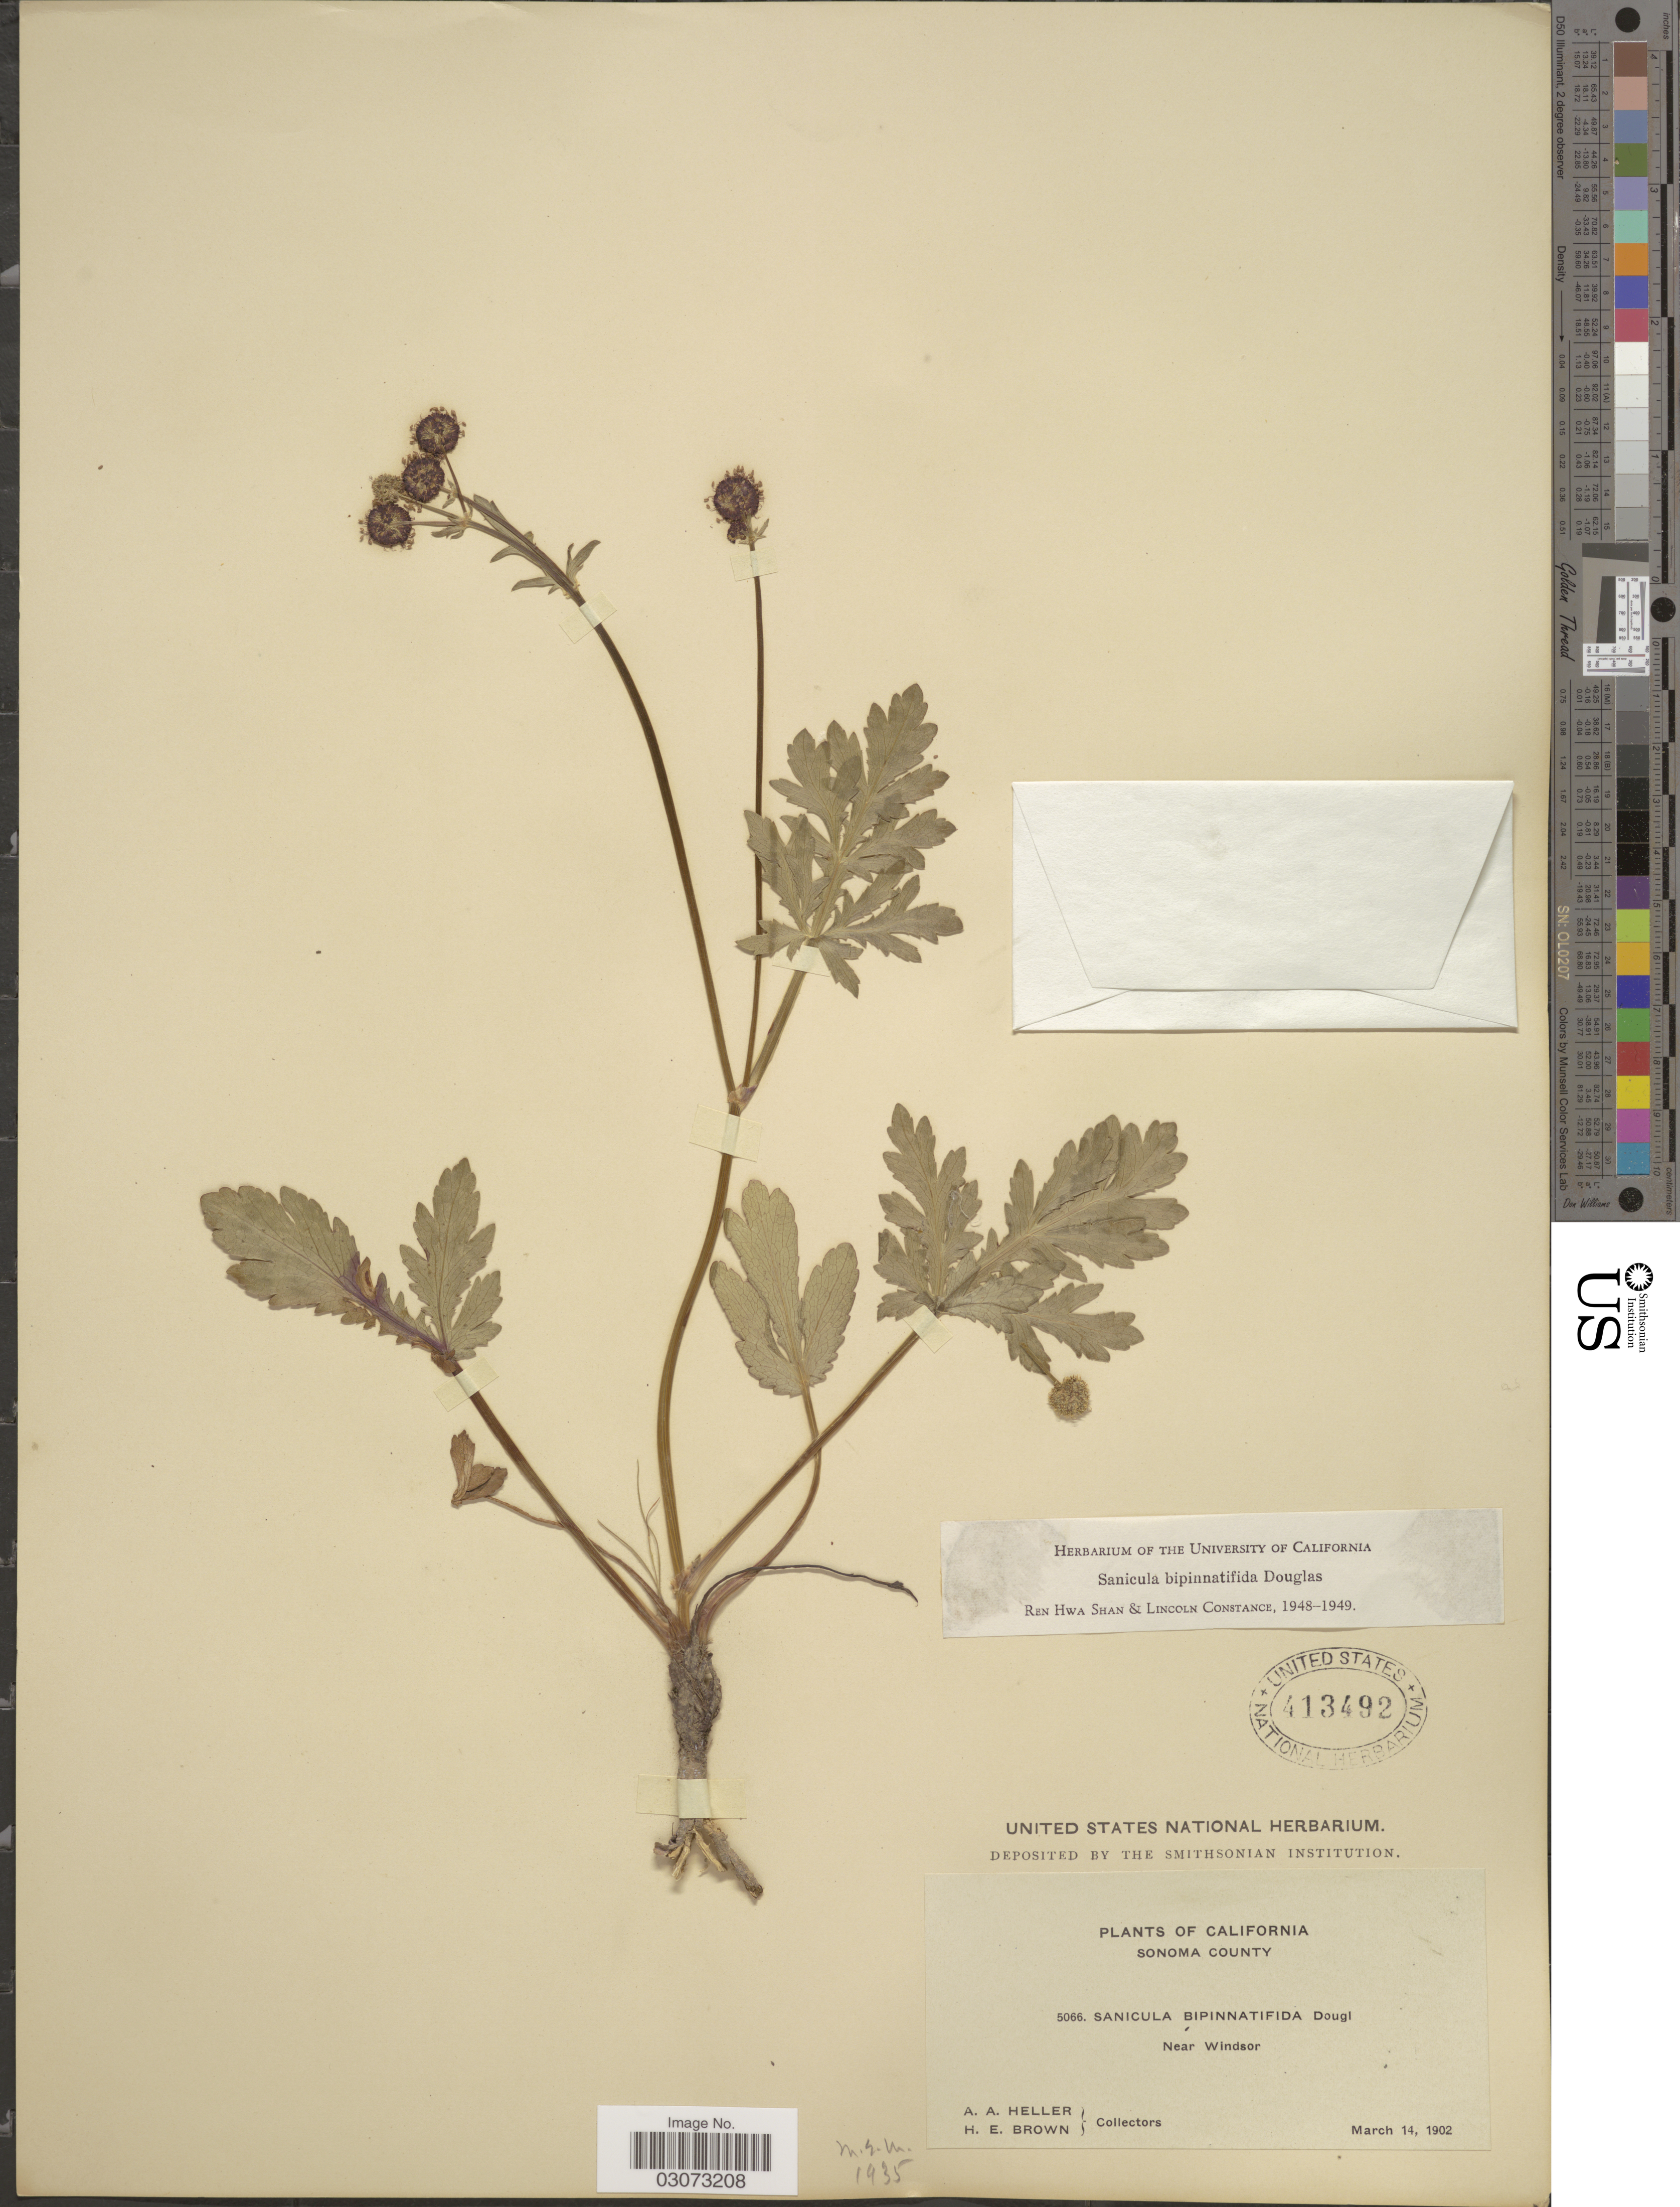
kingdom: Plantae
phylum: Tracheophyta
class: Magnoliopsida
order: Apiales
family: Apiaceae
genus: Sanicula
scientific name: Sanicula bipinnatifida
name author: Douglas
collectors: A. A. Heller & H. E. Brown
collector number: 5066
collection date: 1902-03-14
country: United States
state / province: California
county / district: Sonoma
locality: Sonoma County. Near Windsor.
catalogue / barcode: US 413492